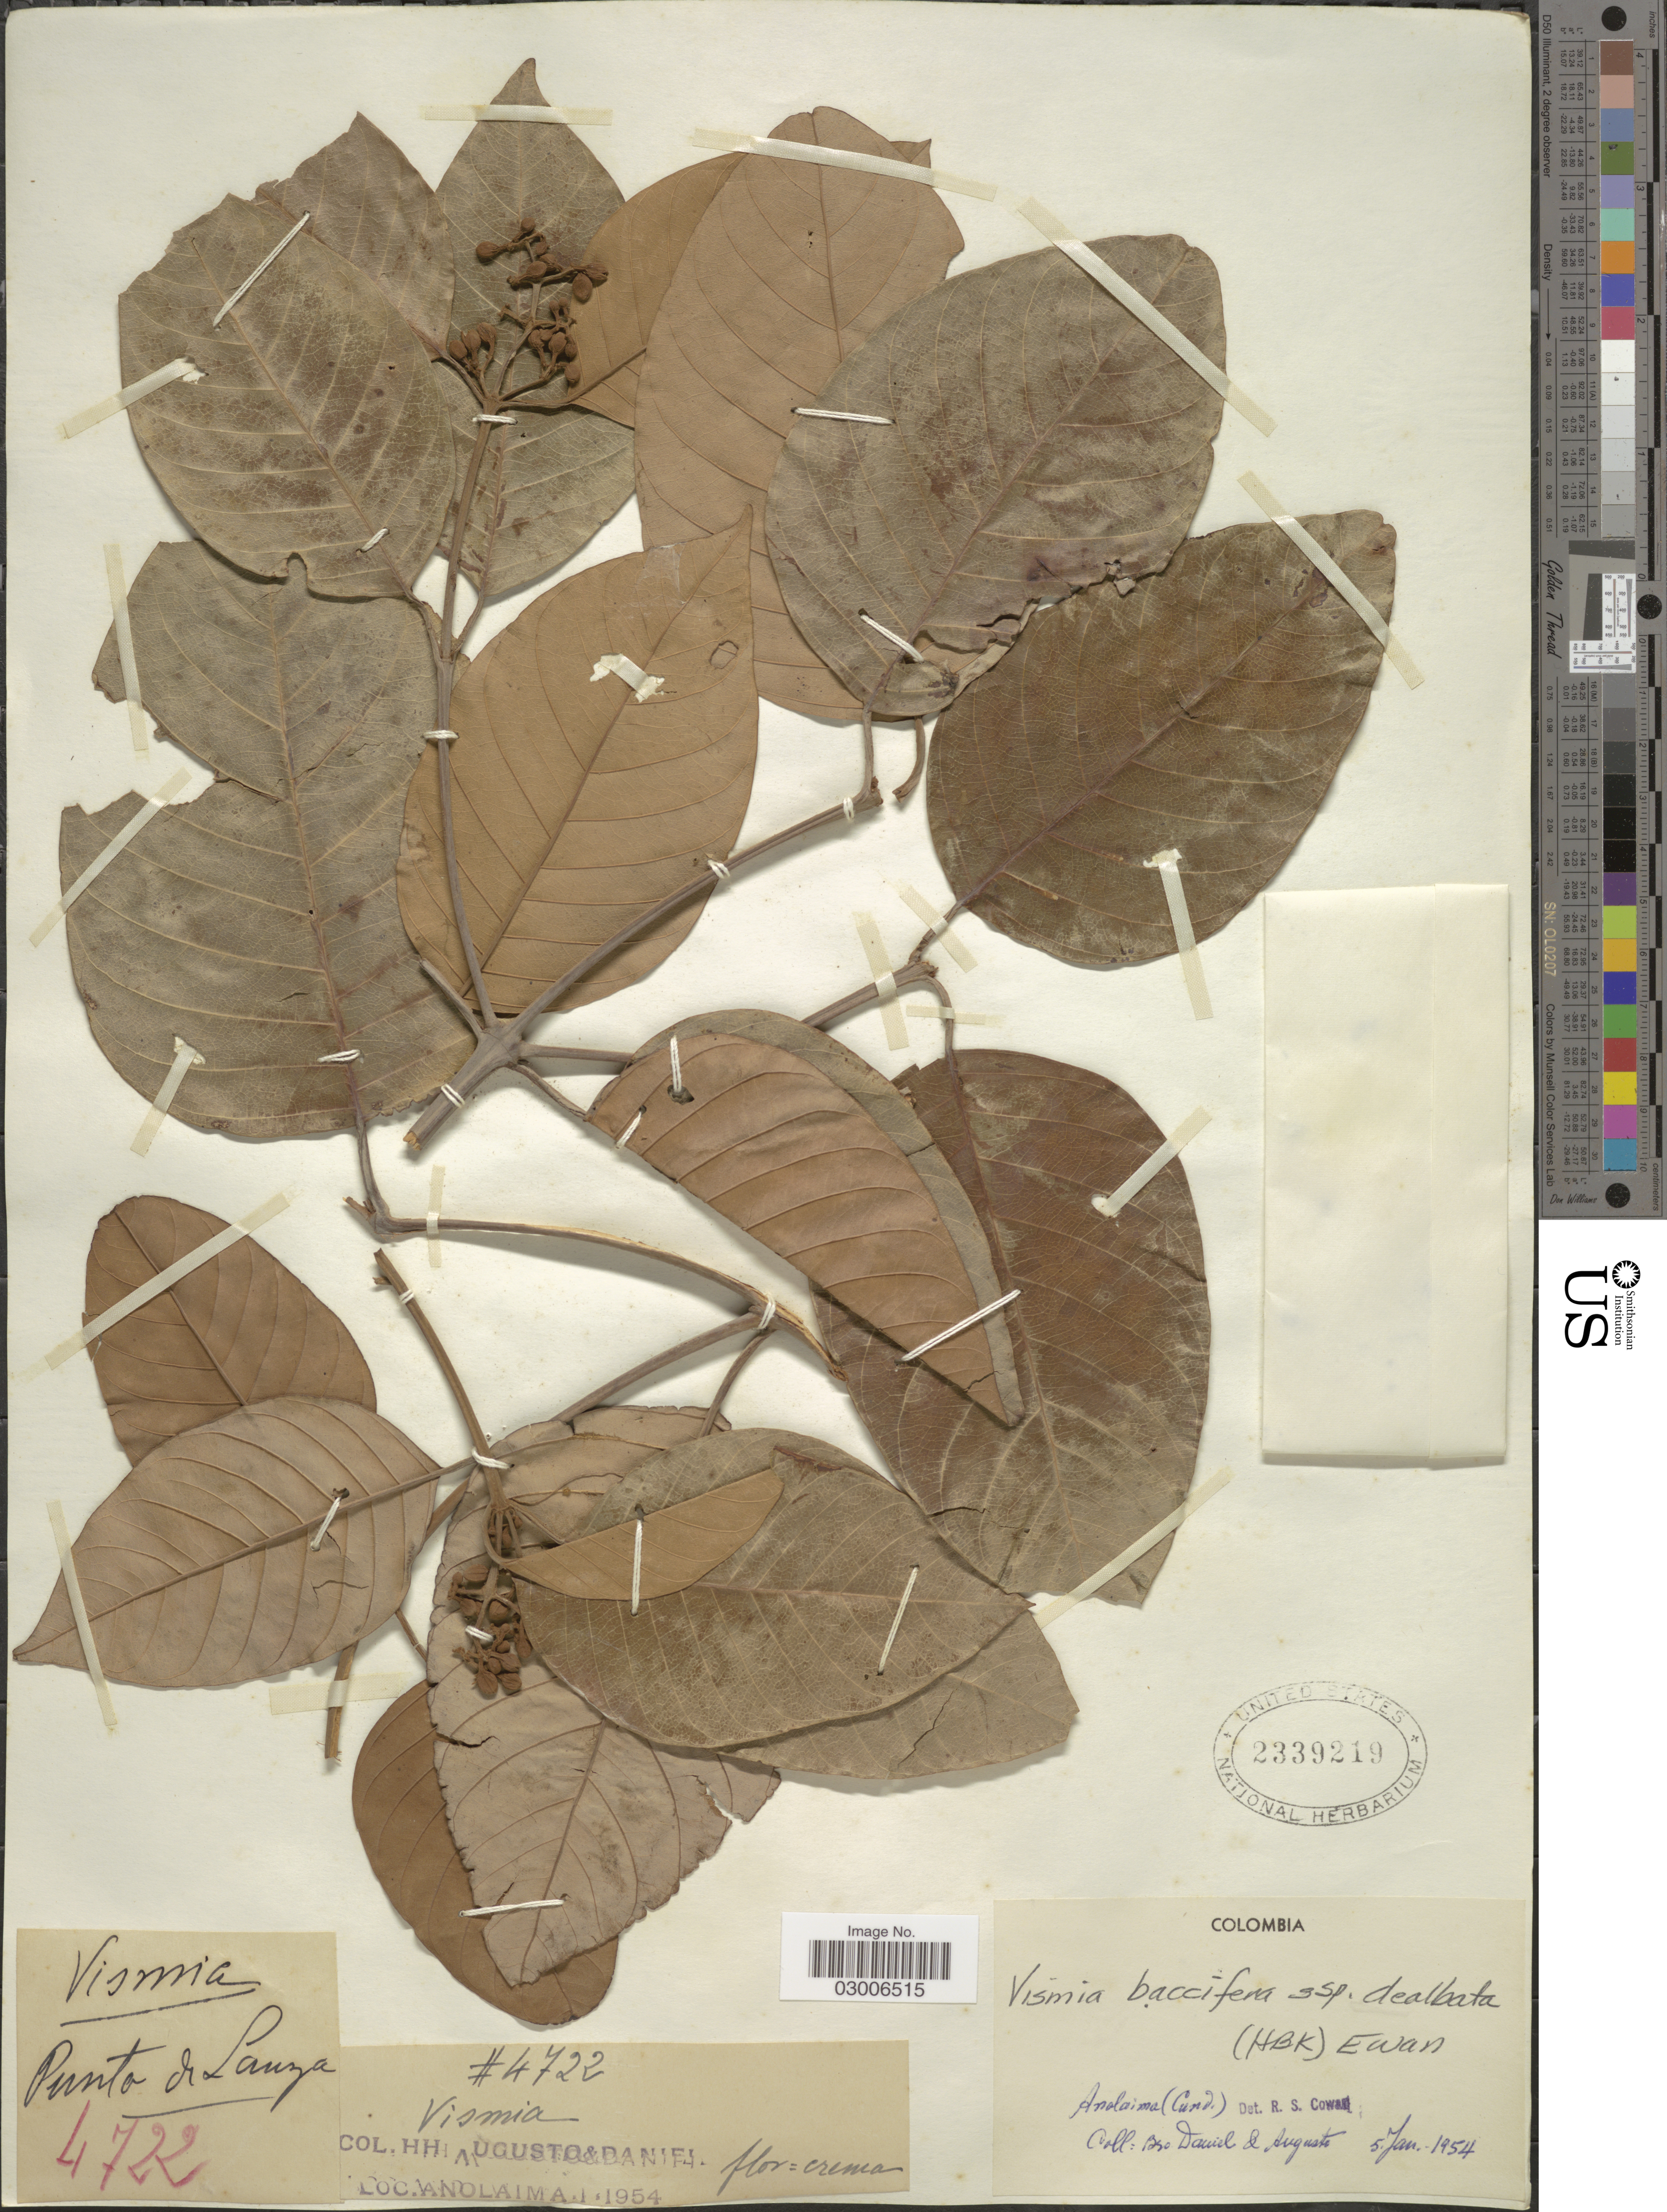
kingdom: Plantae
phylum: Tracheophyta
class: Magnoliopsida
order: Malpighiales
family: Hypericaceae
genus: Vismia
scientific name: Vismia baccifera subsp. dealbata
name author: (Kunth) Ewan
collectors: Bro. Daniel & -. Augusto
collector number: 4722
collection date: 1954-01-05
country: Colombia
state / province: Cundinamarca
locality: Analaima.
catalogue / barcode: US 2339219